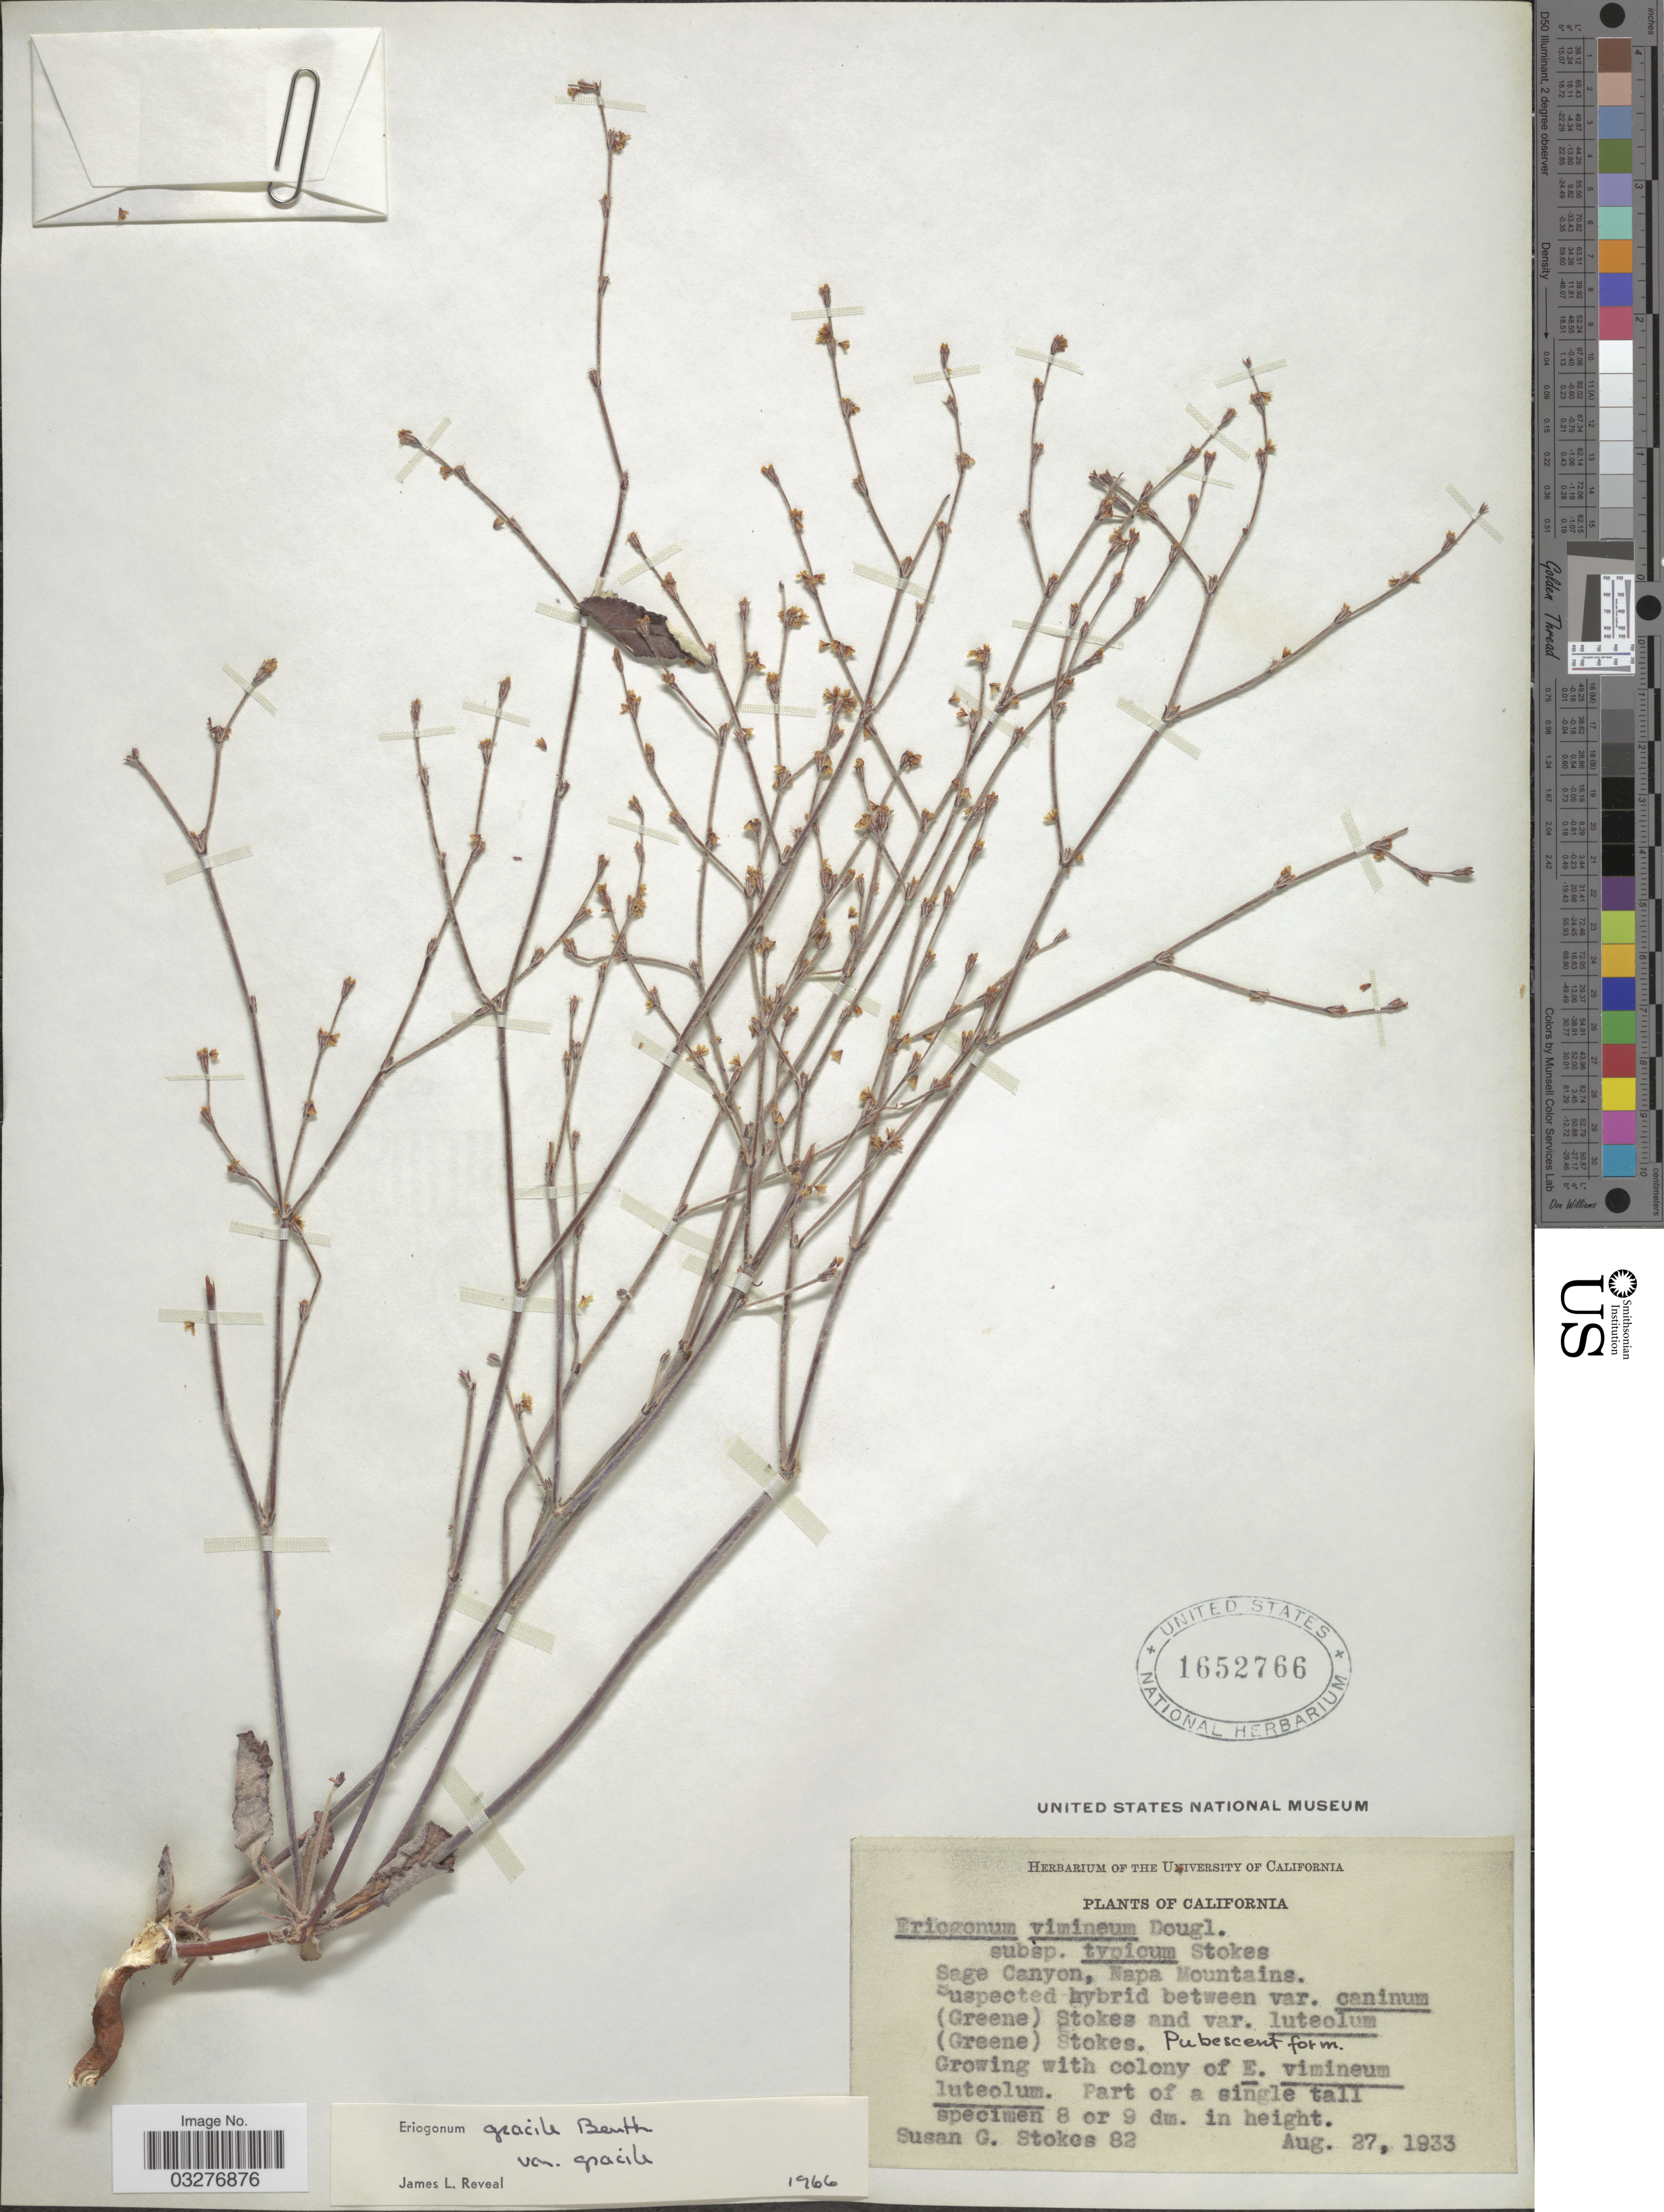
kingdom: Plantae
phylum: Tracheophyta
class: Magnoliopsida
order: Caryophyllales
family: Polygonaceae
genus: Eriogonum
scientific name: Eriogonum gracile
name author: Benth.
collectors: S. G. Stokes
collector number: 82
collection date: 1933-08-27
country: United States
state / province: California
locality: Sage Canyon, Napa Mountains.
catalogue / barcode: US 1652766